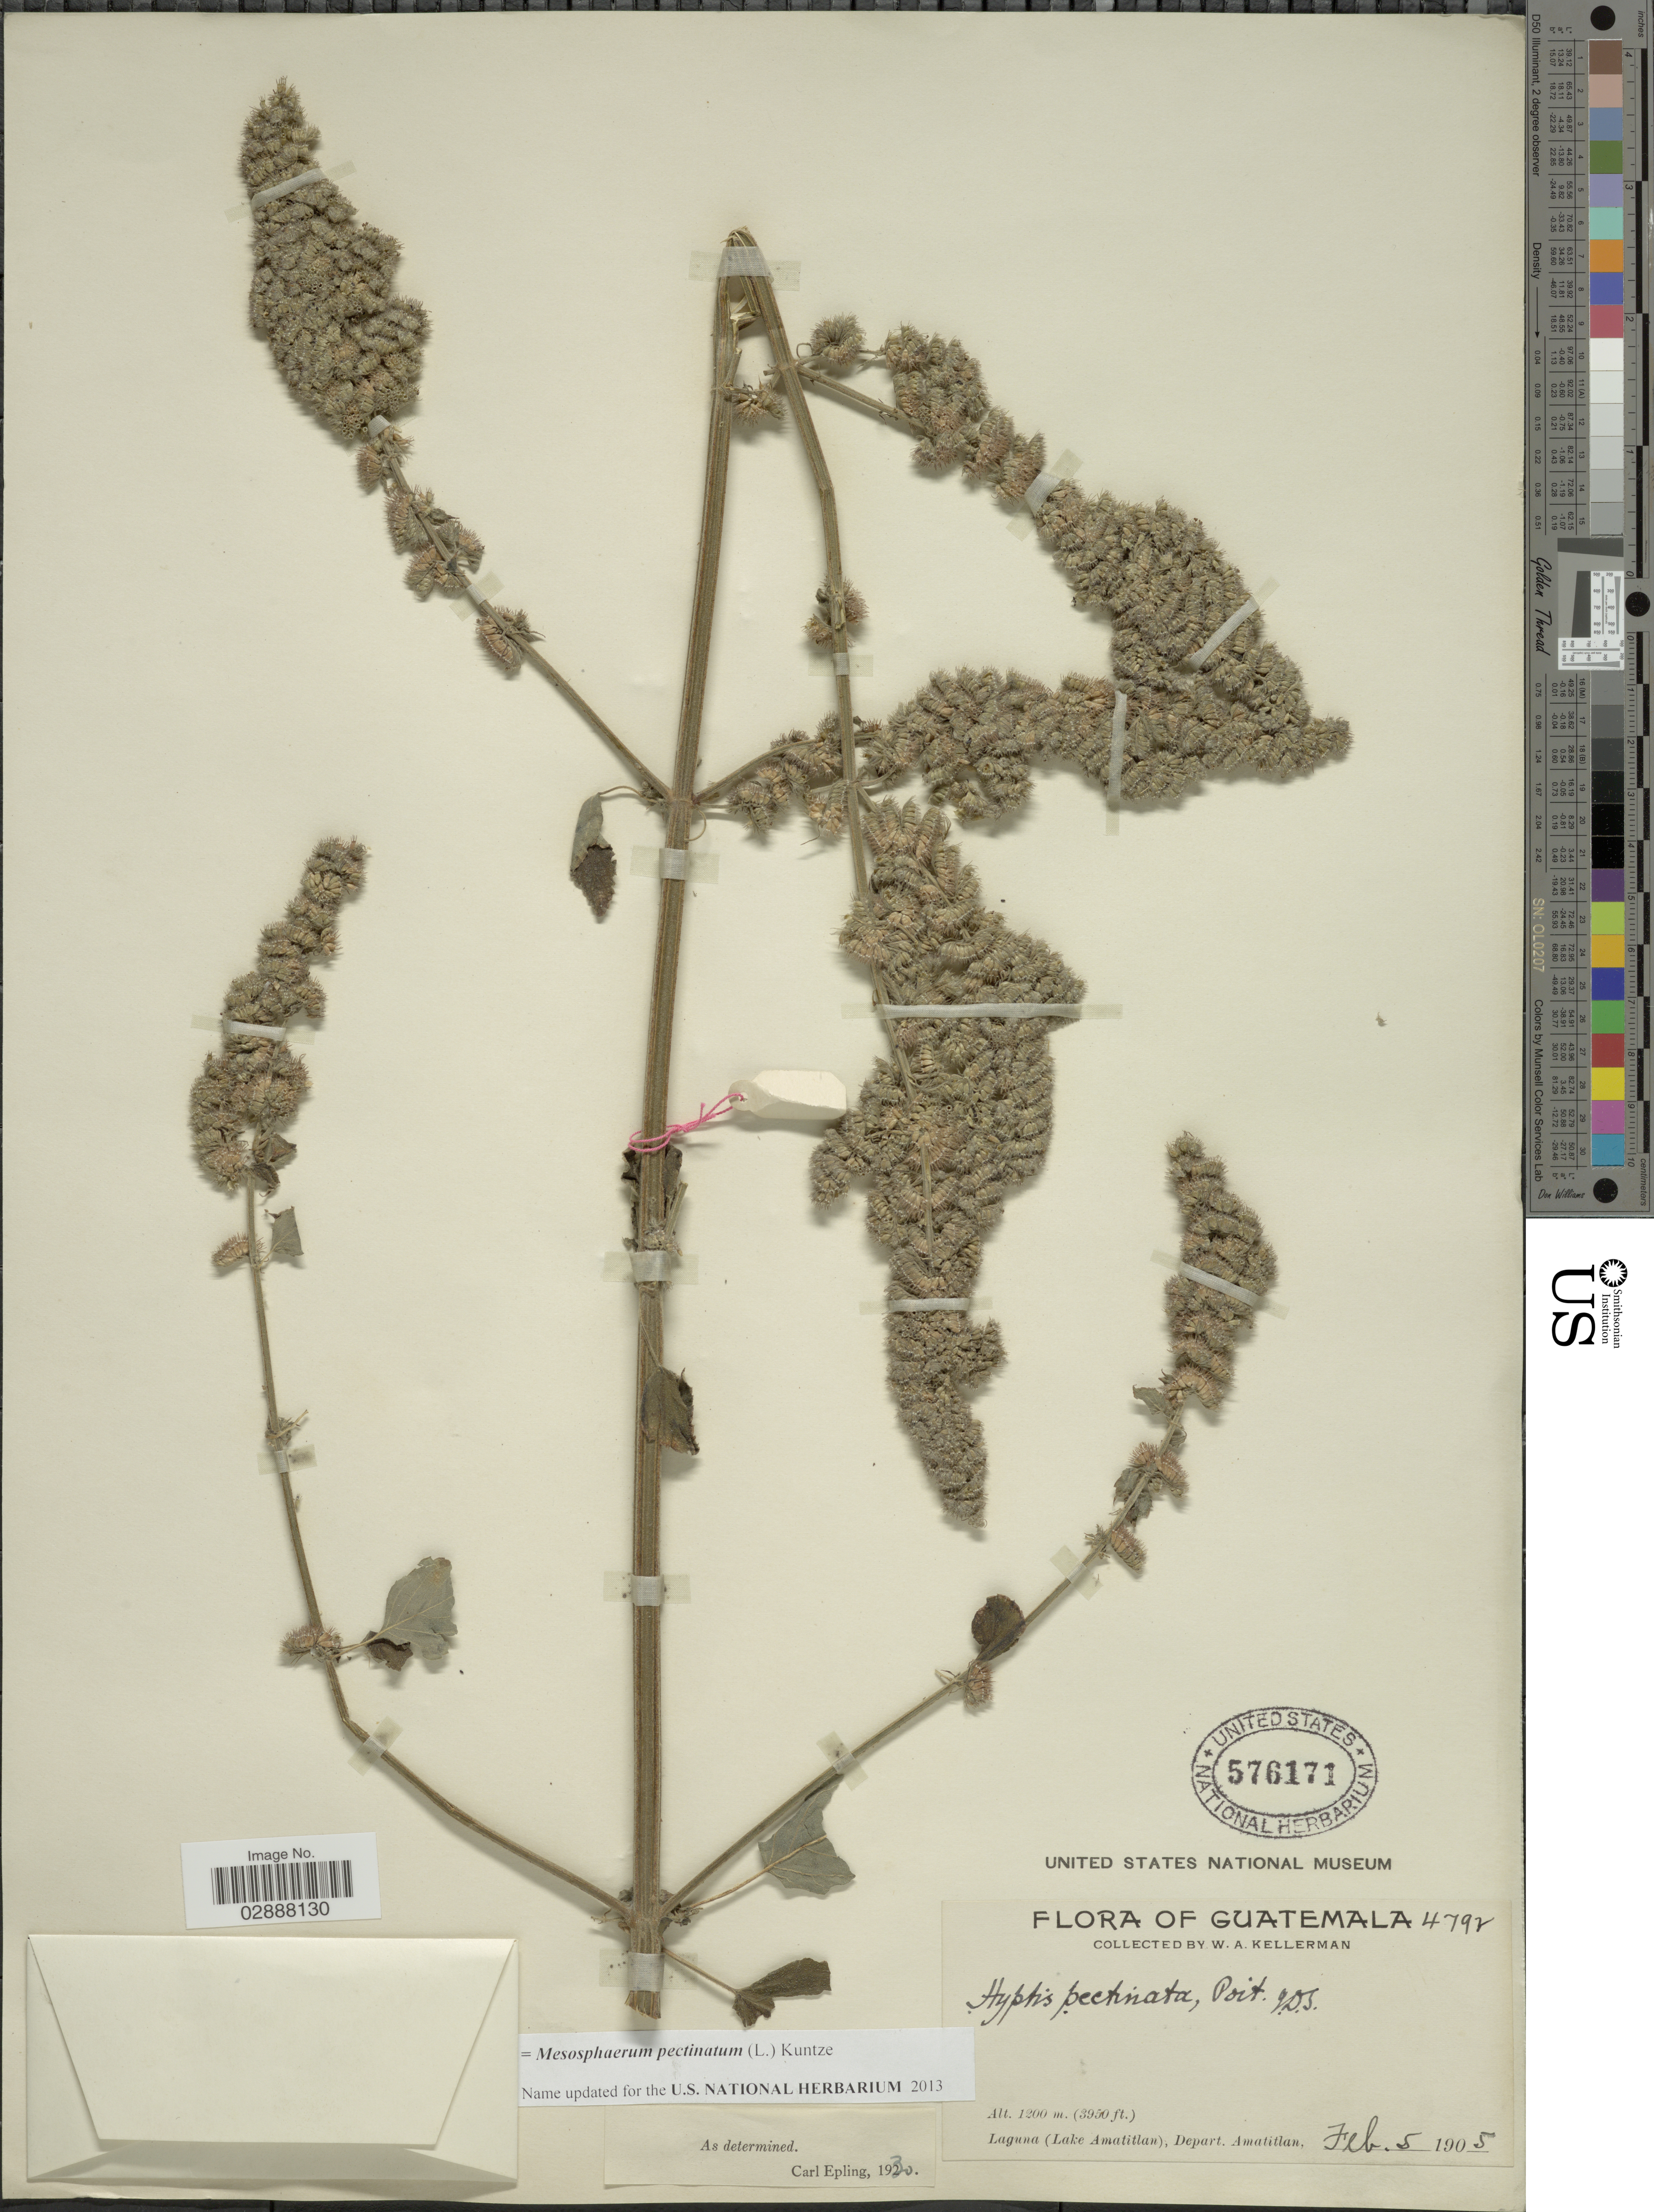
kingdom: Plantae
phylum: Tracheophyta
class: Magnoliopsida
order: Lamiales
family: Lamiaceae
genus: Mesosphaerum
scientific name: Mesosphaerum pectinatum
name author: (L.) Kuntze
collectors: W. Kellerman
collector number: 4792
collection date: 1905-02-05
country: Guatemala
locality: Laguna (Lake Amatitlan), Depart. Amatitlan.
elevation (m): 1200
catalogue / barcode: US 576171